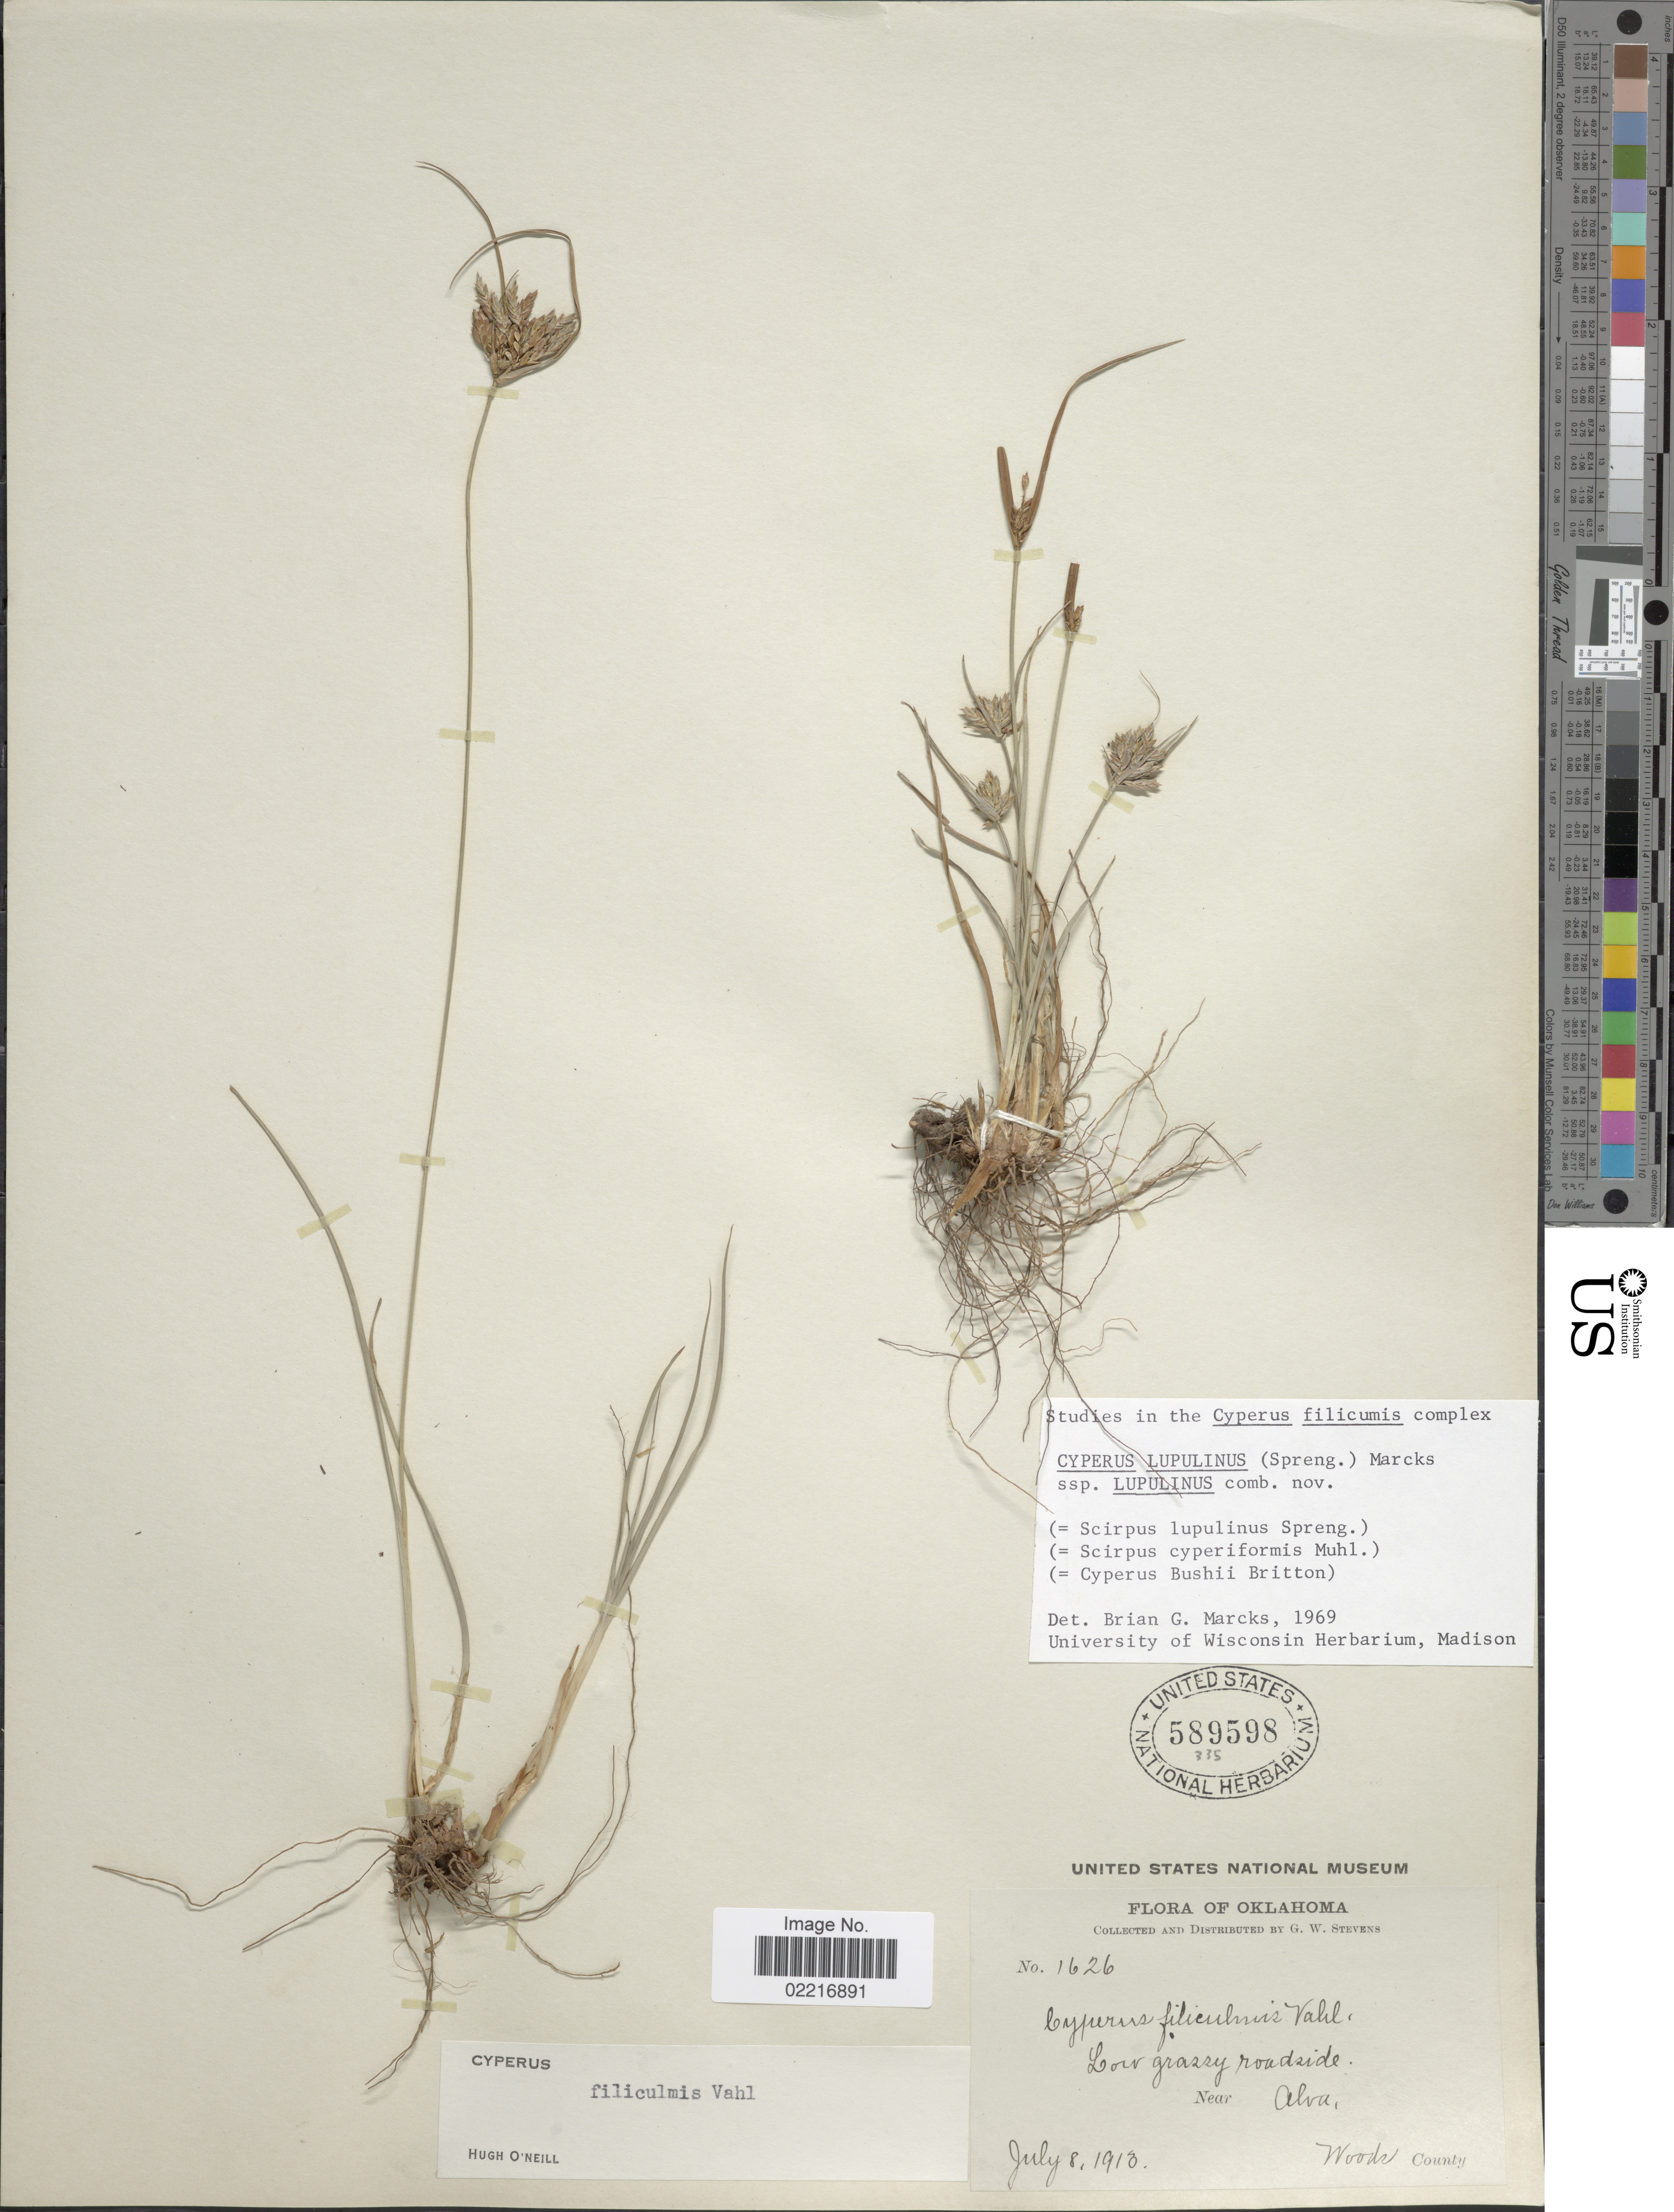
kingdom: Plantae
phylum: Tracheophyta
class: Liliopsida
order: Poales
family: Cyperaceae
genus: Cyperus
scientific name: Cyperus lupulinus subsp. lupulinus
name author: (Spreng.) Marcks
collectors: G. W. Stevens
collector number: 1626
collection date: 1910-07-08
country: United States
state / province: Oklahoma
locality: Near Alva, Woods County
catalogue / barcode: US 589598